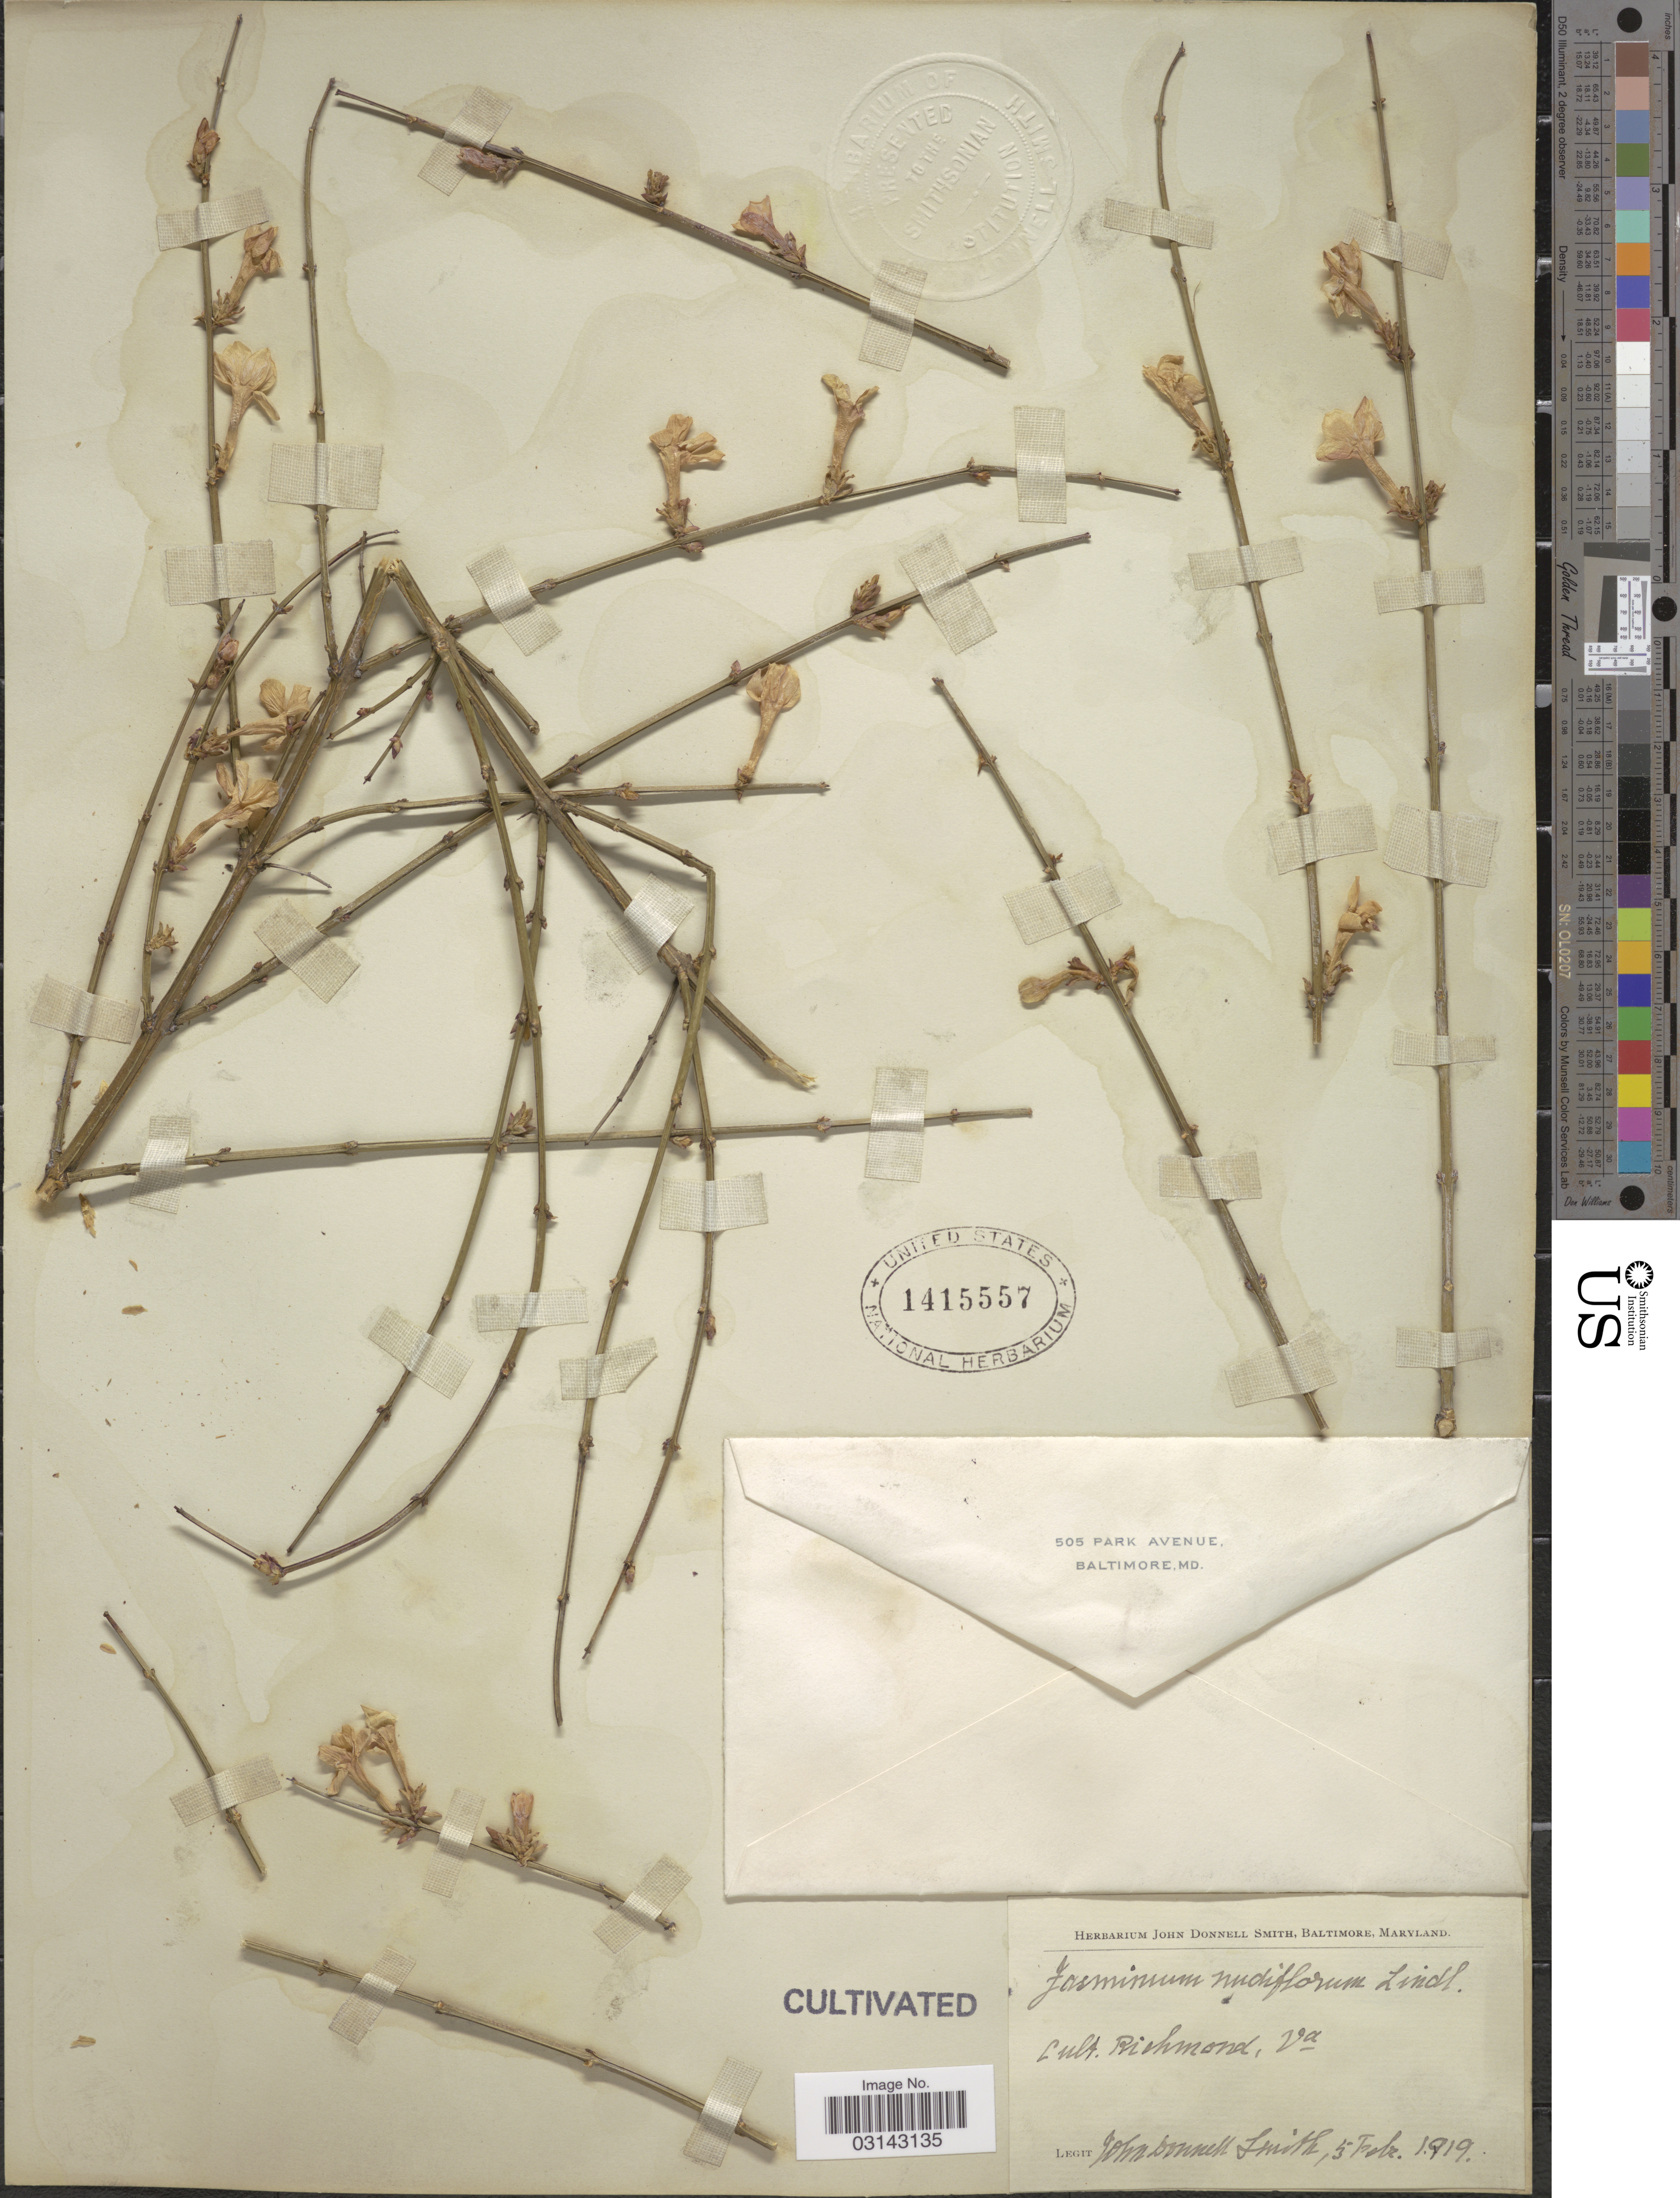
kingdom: Plantae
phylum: Tracheophyta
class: Magnoliopsida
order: Lamiales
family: Oleaceae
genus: Jasminum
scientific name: Jasminum nudiflorum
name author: Lindl.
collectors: J. Donnell Smith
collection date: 1919-02-05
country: United States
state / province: Virginia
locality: Cult. Richmond, Va.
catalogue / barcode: US 1415557